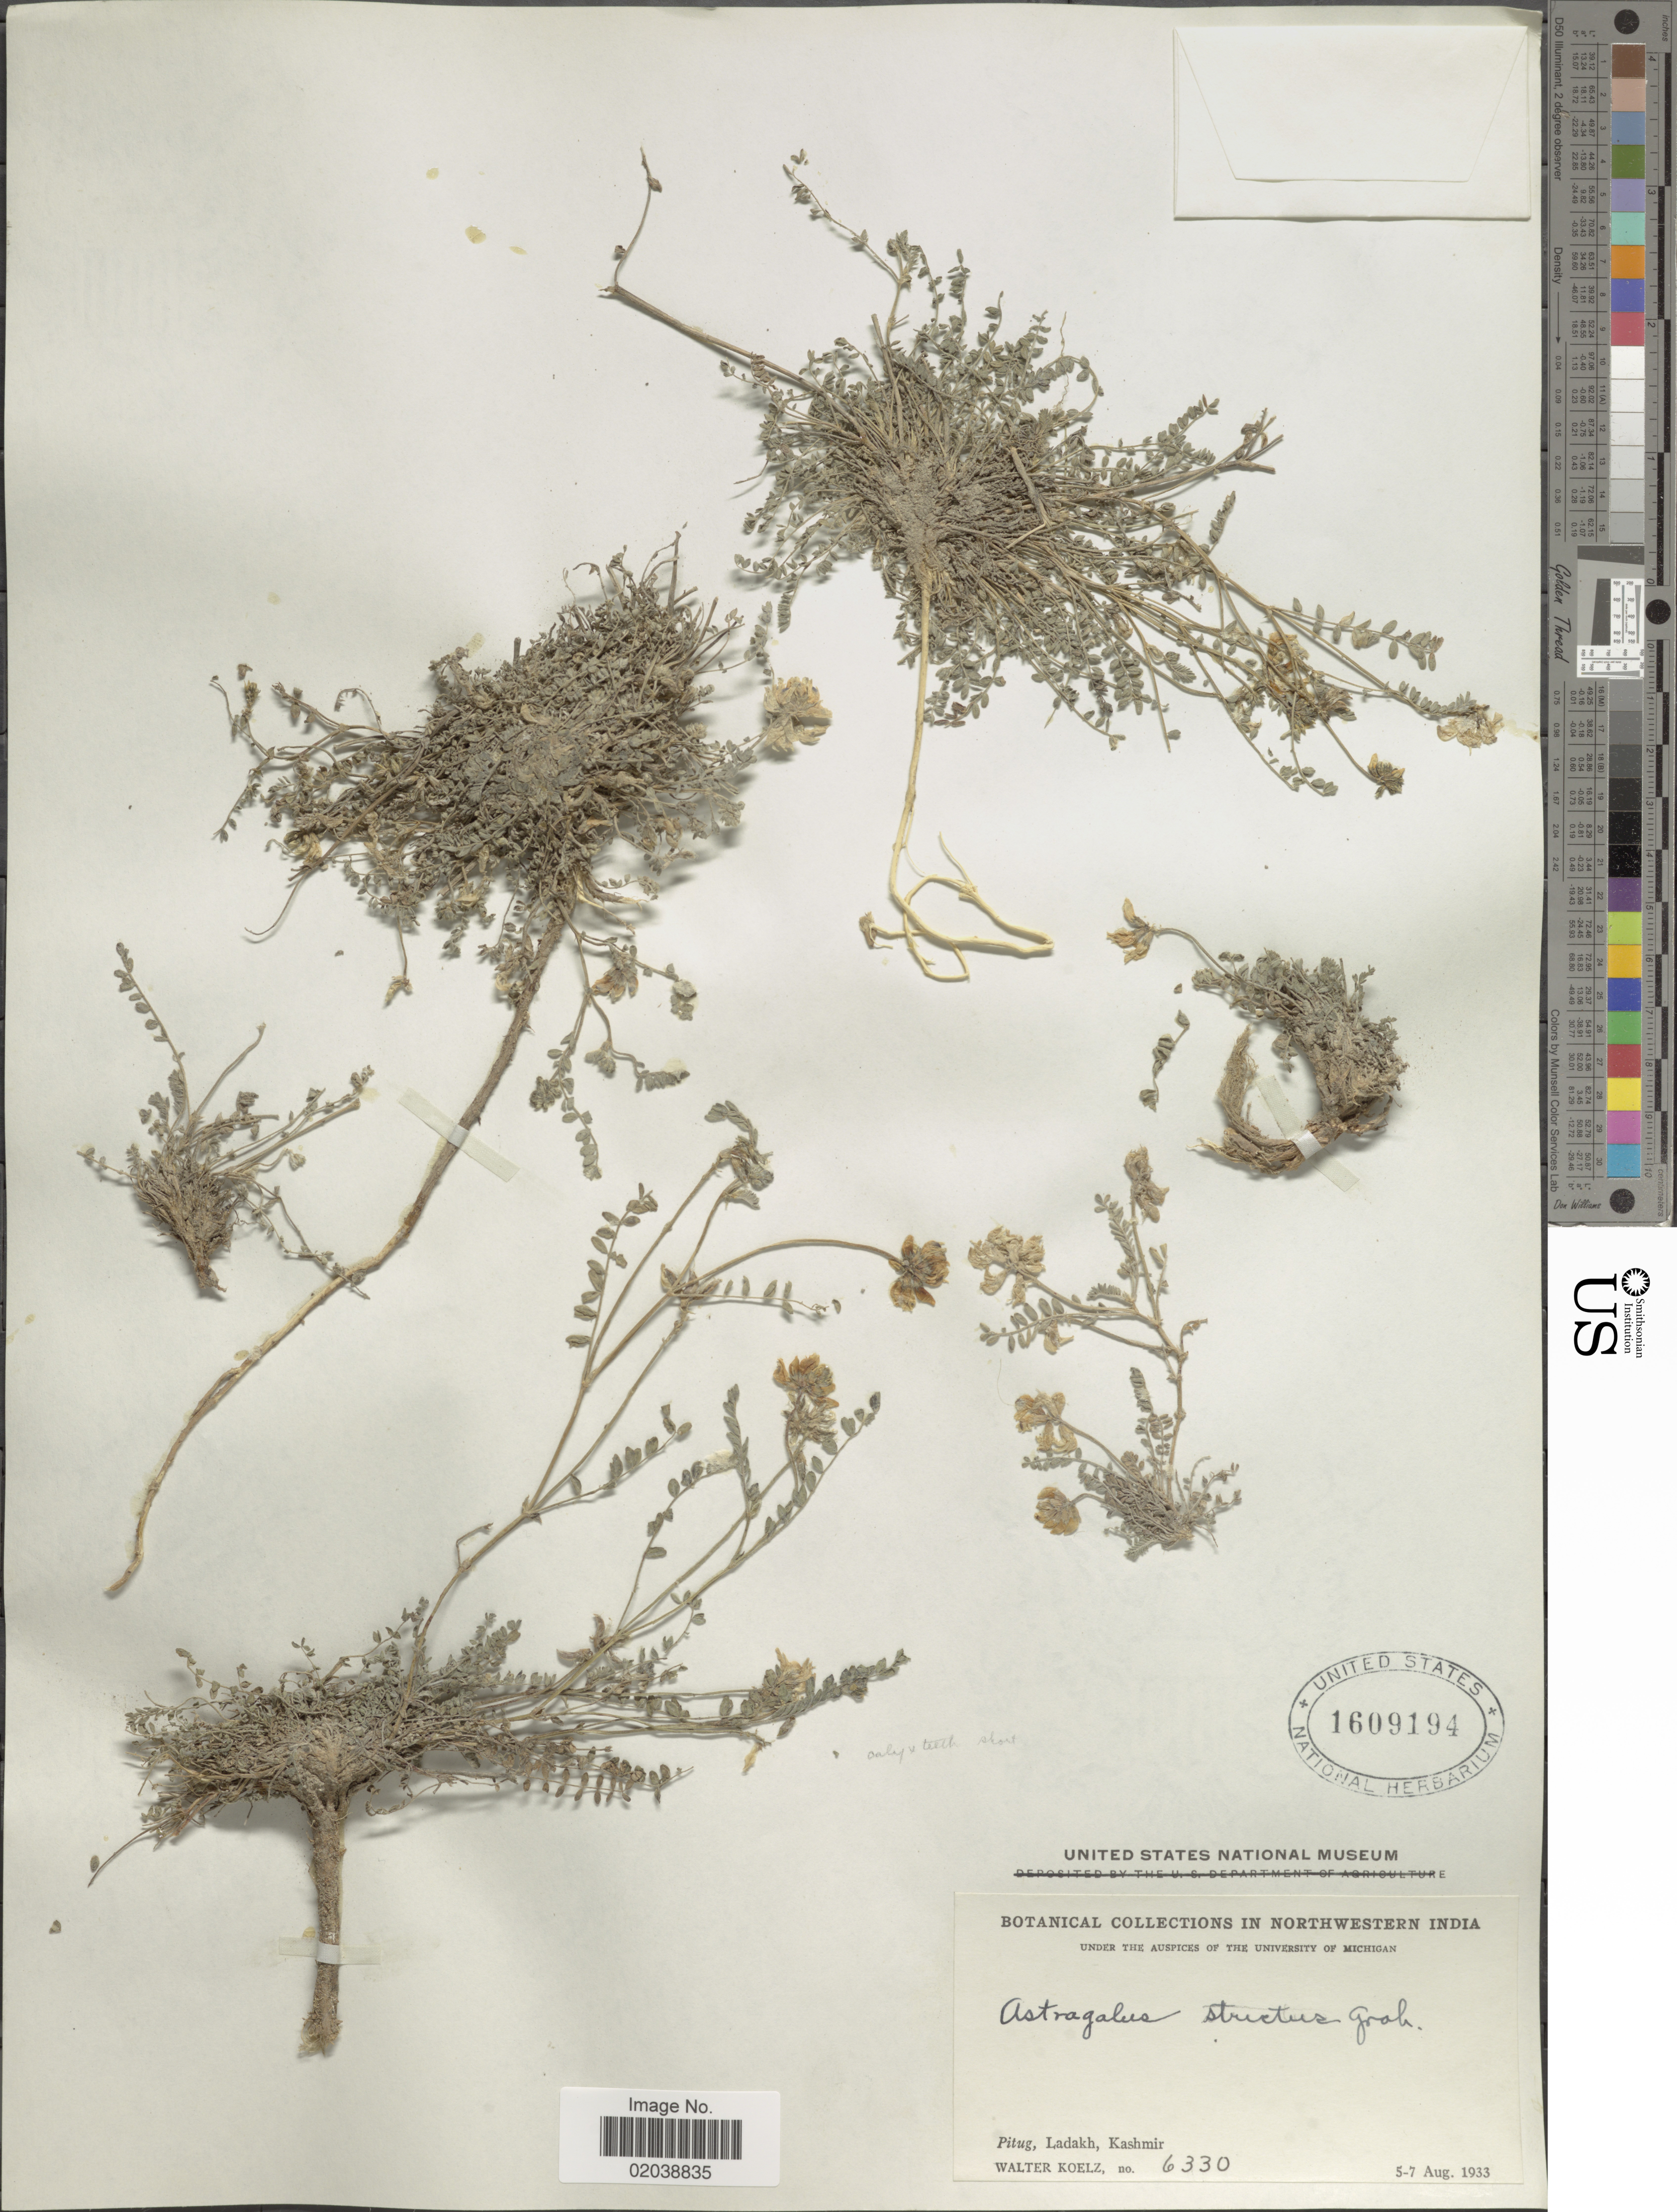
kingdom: Plantae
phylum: Tracheophyta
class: Magnoliopsida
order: Fabales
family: Fabaceae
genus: Astragalus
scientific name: Astragalus strictus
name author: Graham ex Benth.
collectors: W. N. Koelz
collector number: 6330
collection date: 1933-08-05/1933-08-07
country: India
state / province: Jammu and Kashmir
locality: Pitug, Ladakh, Kashmir, Northwestern India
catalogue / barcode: US 1609194